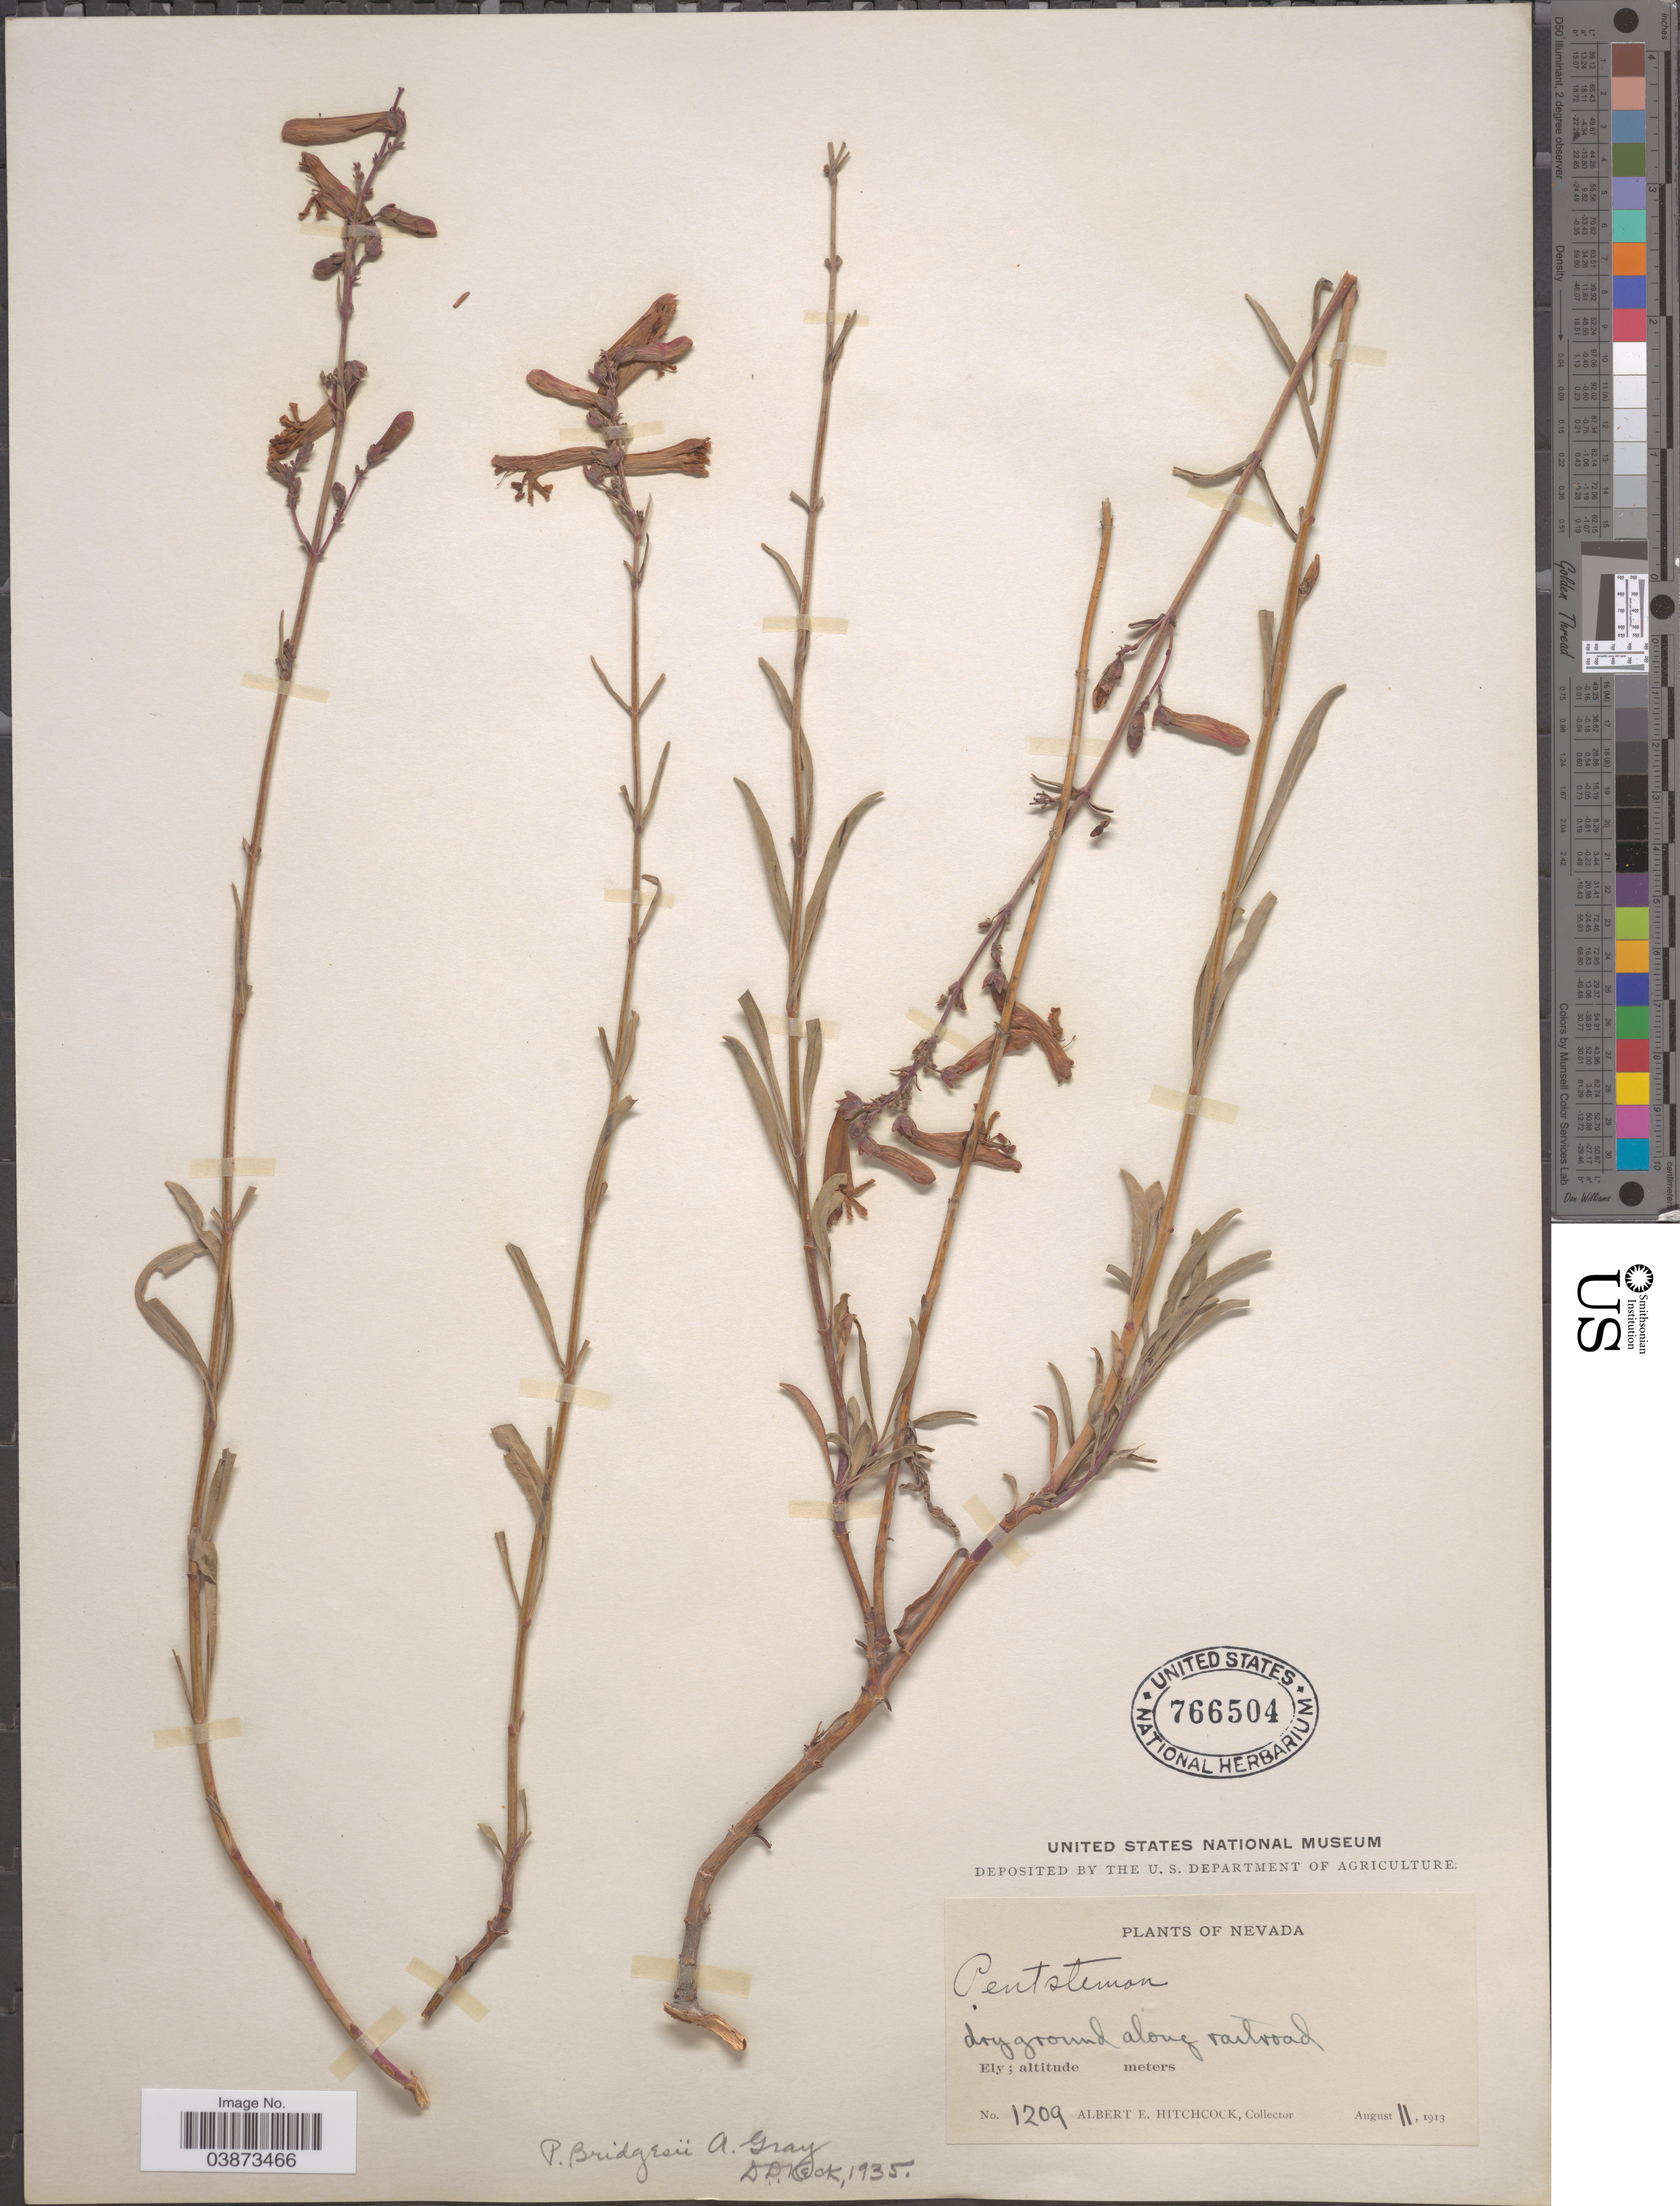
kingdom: Plantae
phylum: Tracheophyta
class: Magnoliopsida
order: Lamiales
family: Plantaginaceae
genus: Penstemon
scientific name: Penstemon bridgesii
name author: A. Gray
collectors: A. Hitchcock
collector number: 1209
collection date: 1913-08-11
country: United States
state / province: Nevada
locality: Ely.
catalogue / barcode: US 766504